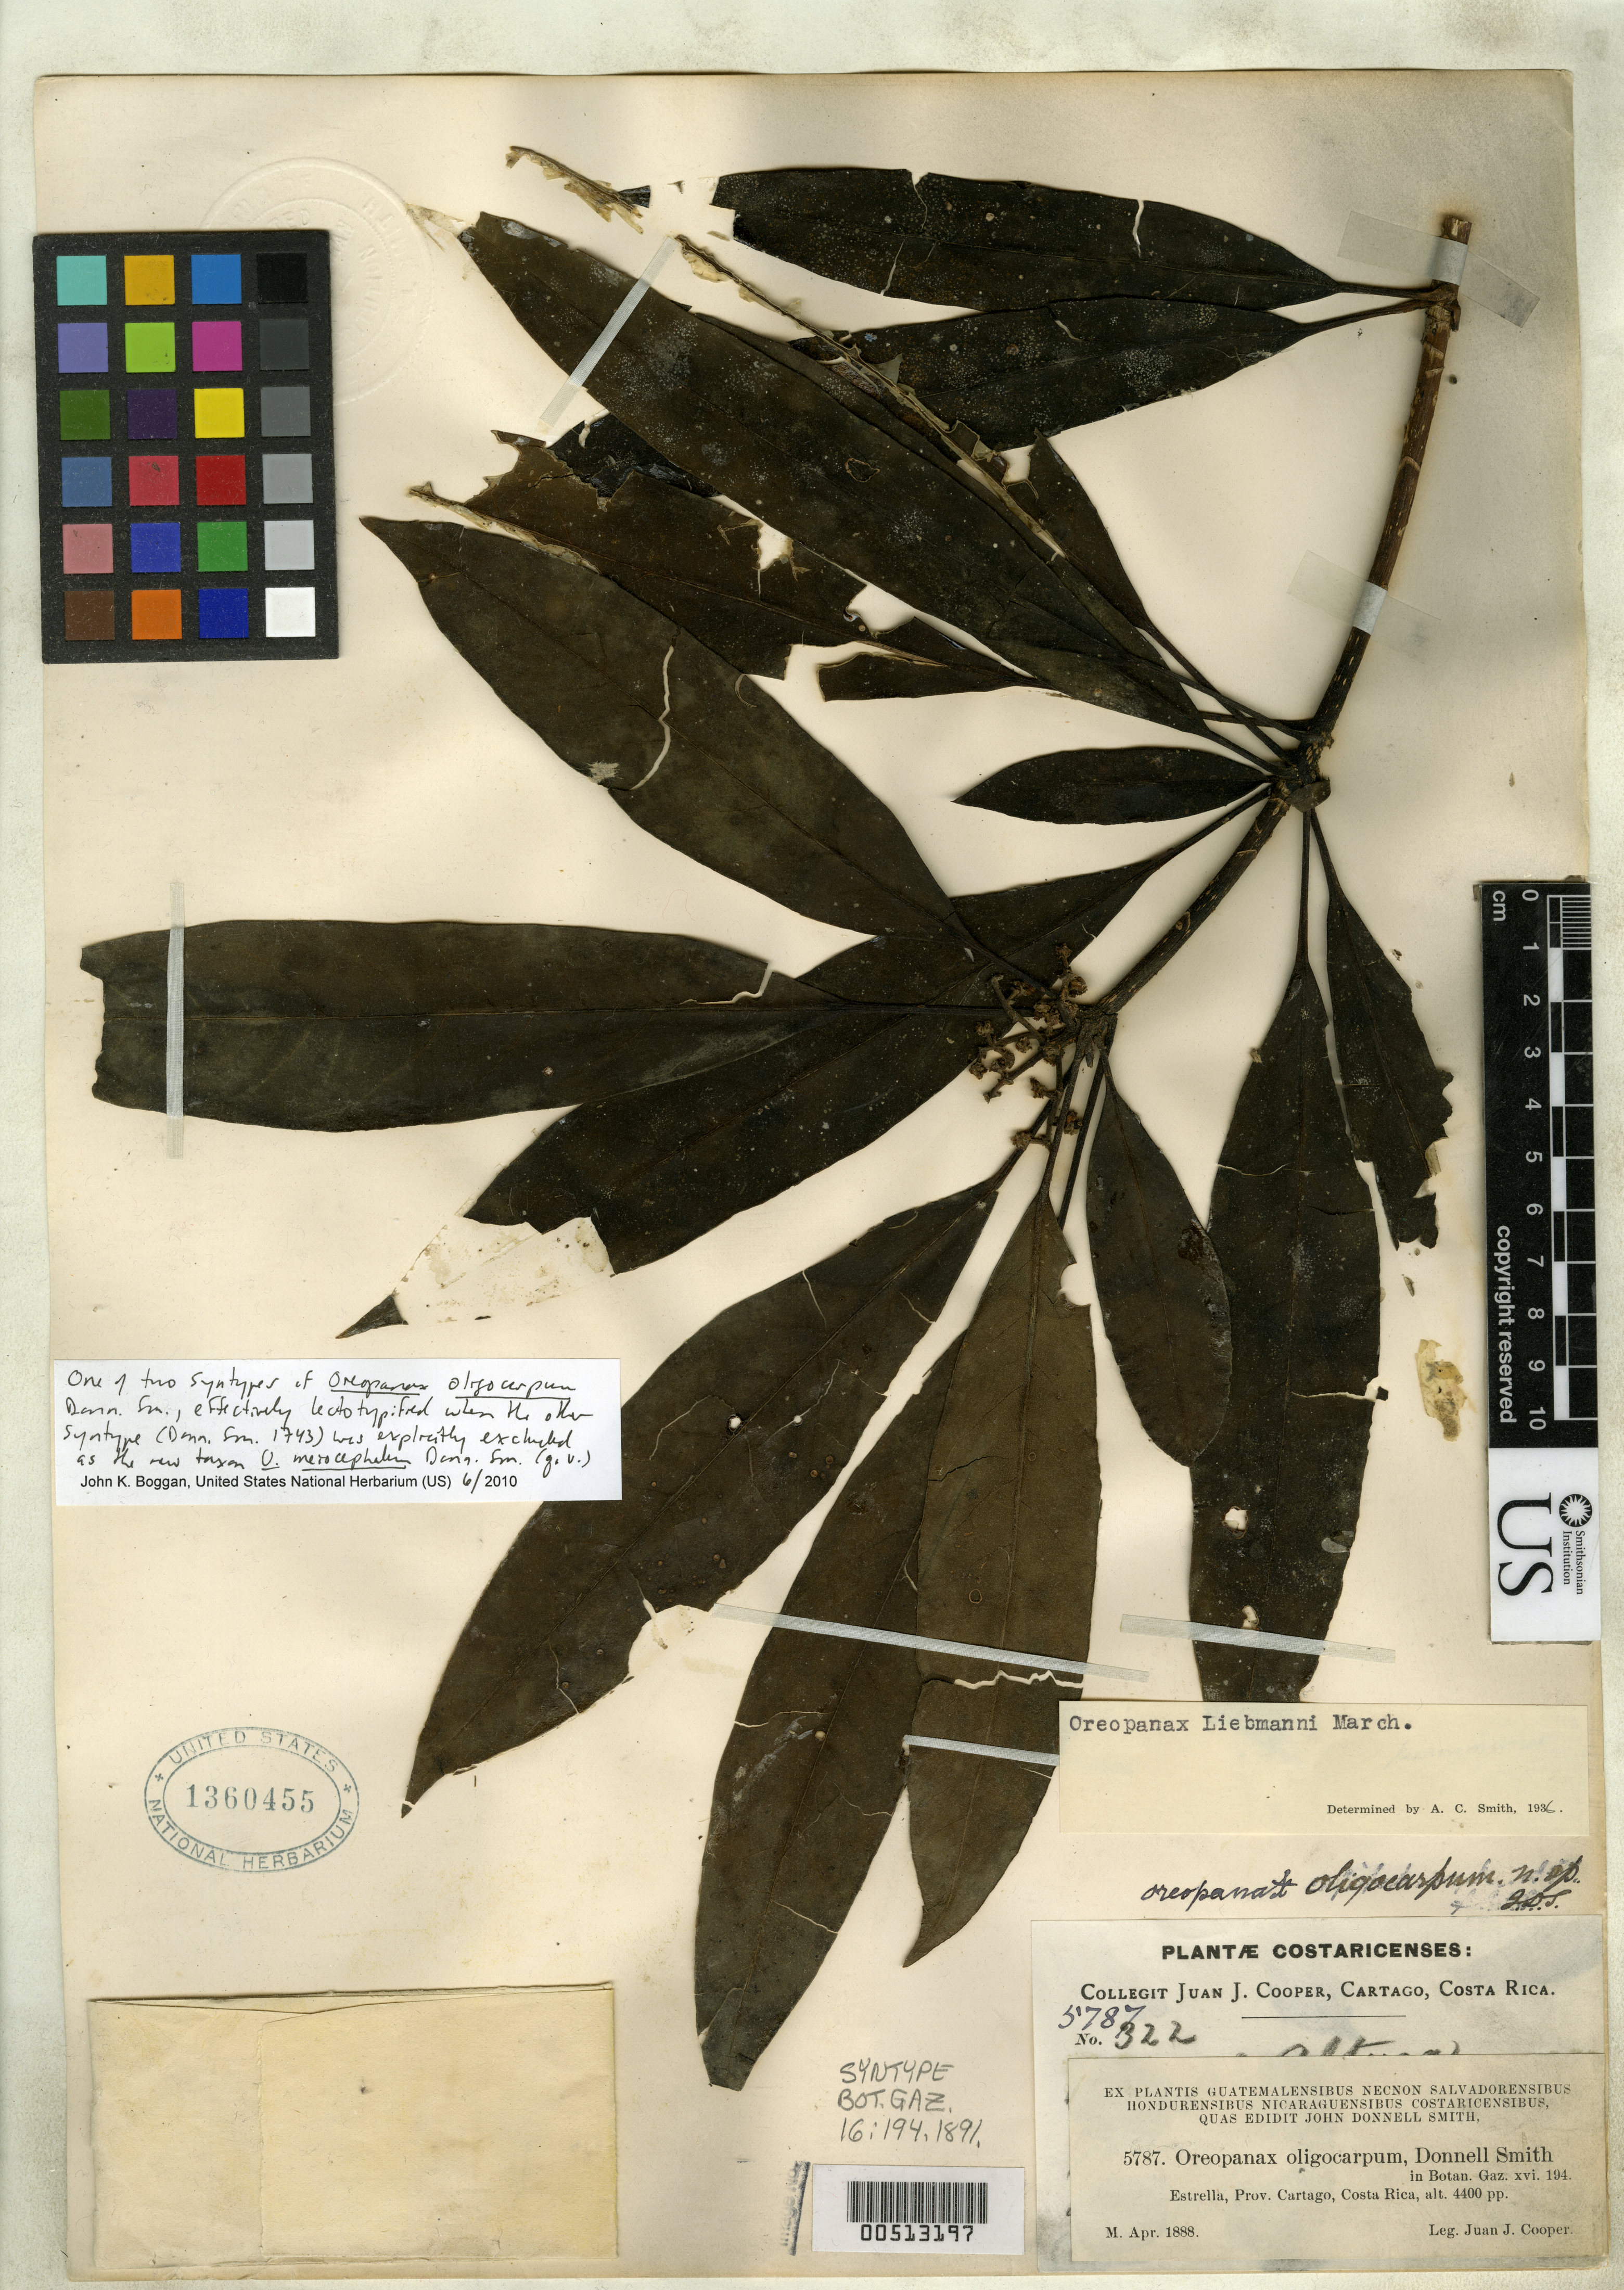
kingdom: Plantae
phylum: Tracheophyta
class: Magnoliopsida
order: Apiales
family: Araliaceae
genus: Oreopanax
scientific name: Oreopanax oligocarpus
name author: Donn. Sm.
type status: Lectotype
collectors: J. J. Cooper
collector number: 322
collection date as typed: Apr 1888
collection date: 1888-04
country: Costa Rica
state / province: Cartago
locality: Estrella, Prov. Cartago.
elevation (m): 1341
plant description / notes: One of two syntypes of Oreopanax oligocarpum Donn. Sm., effectively lectotypified by Donn. Sm. when the other (Donnell Smith 1743) later excluded as the type of the new species O. meiocarpum Donn. Sm. (q.v.).; Specimen ex John Donnell Smith herbarium (=Donn. Sm. 5787). See Oreopanax meiocarpum for additional syntypes of this name.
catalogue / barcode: US 1360455